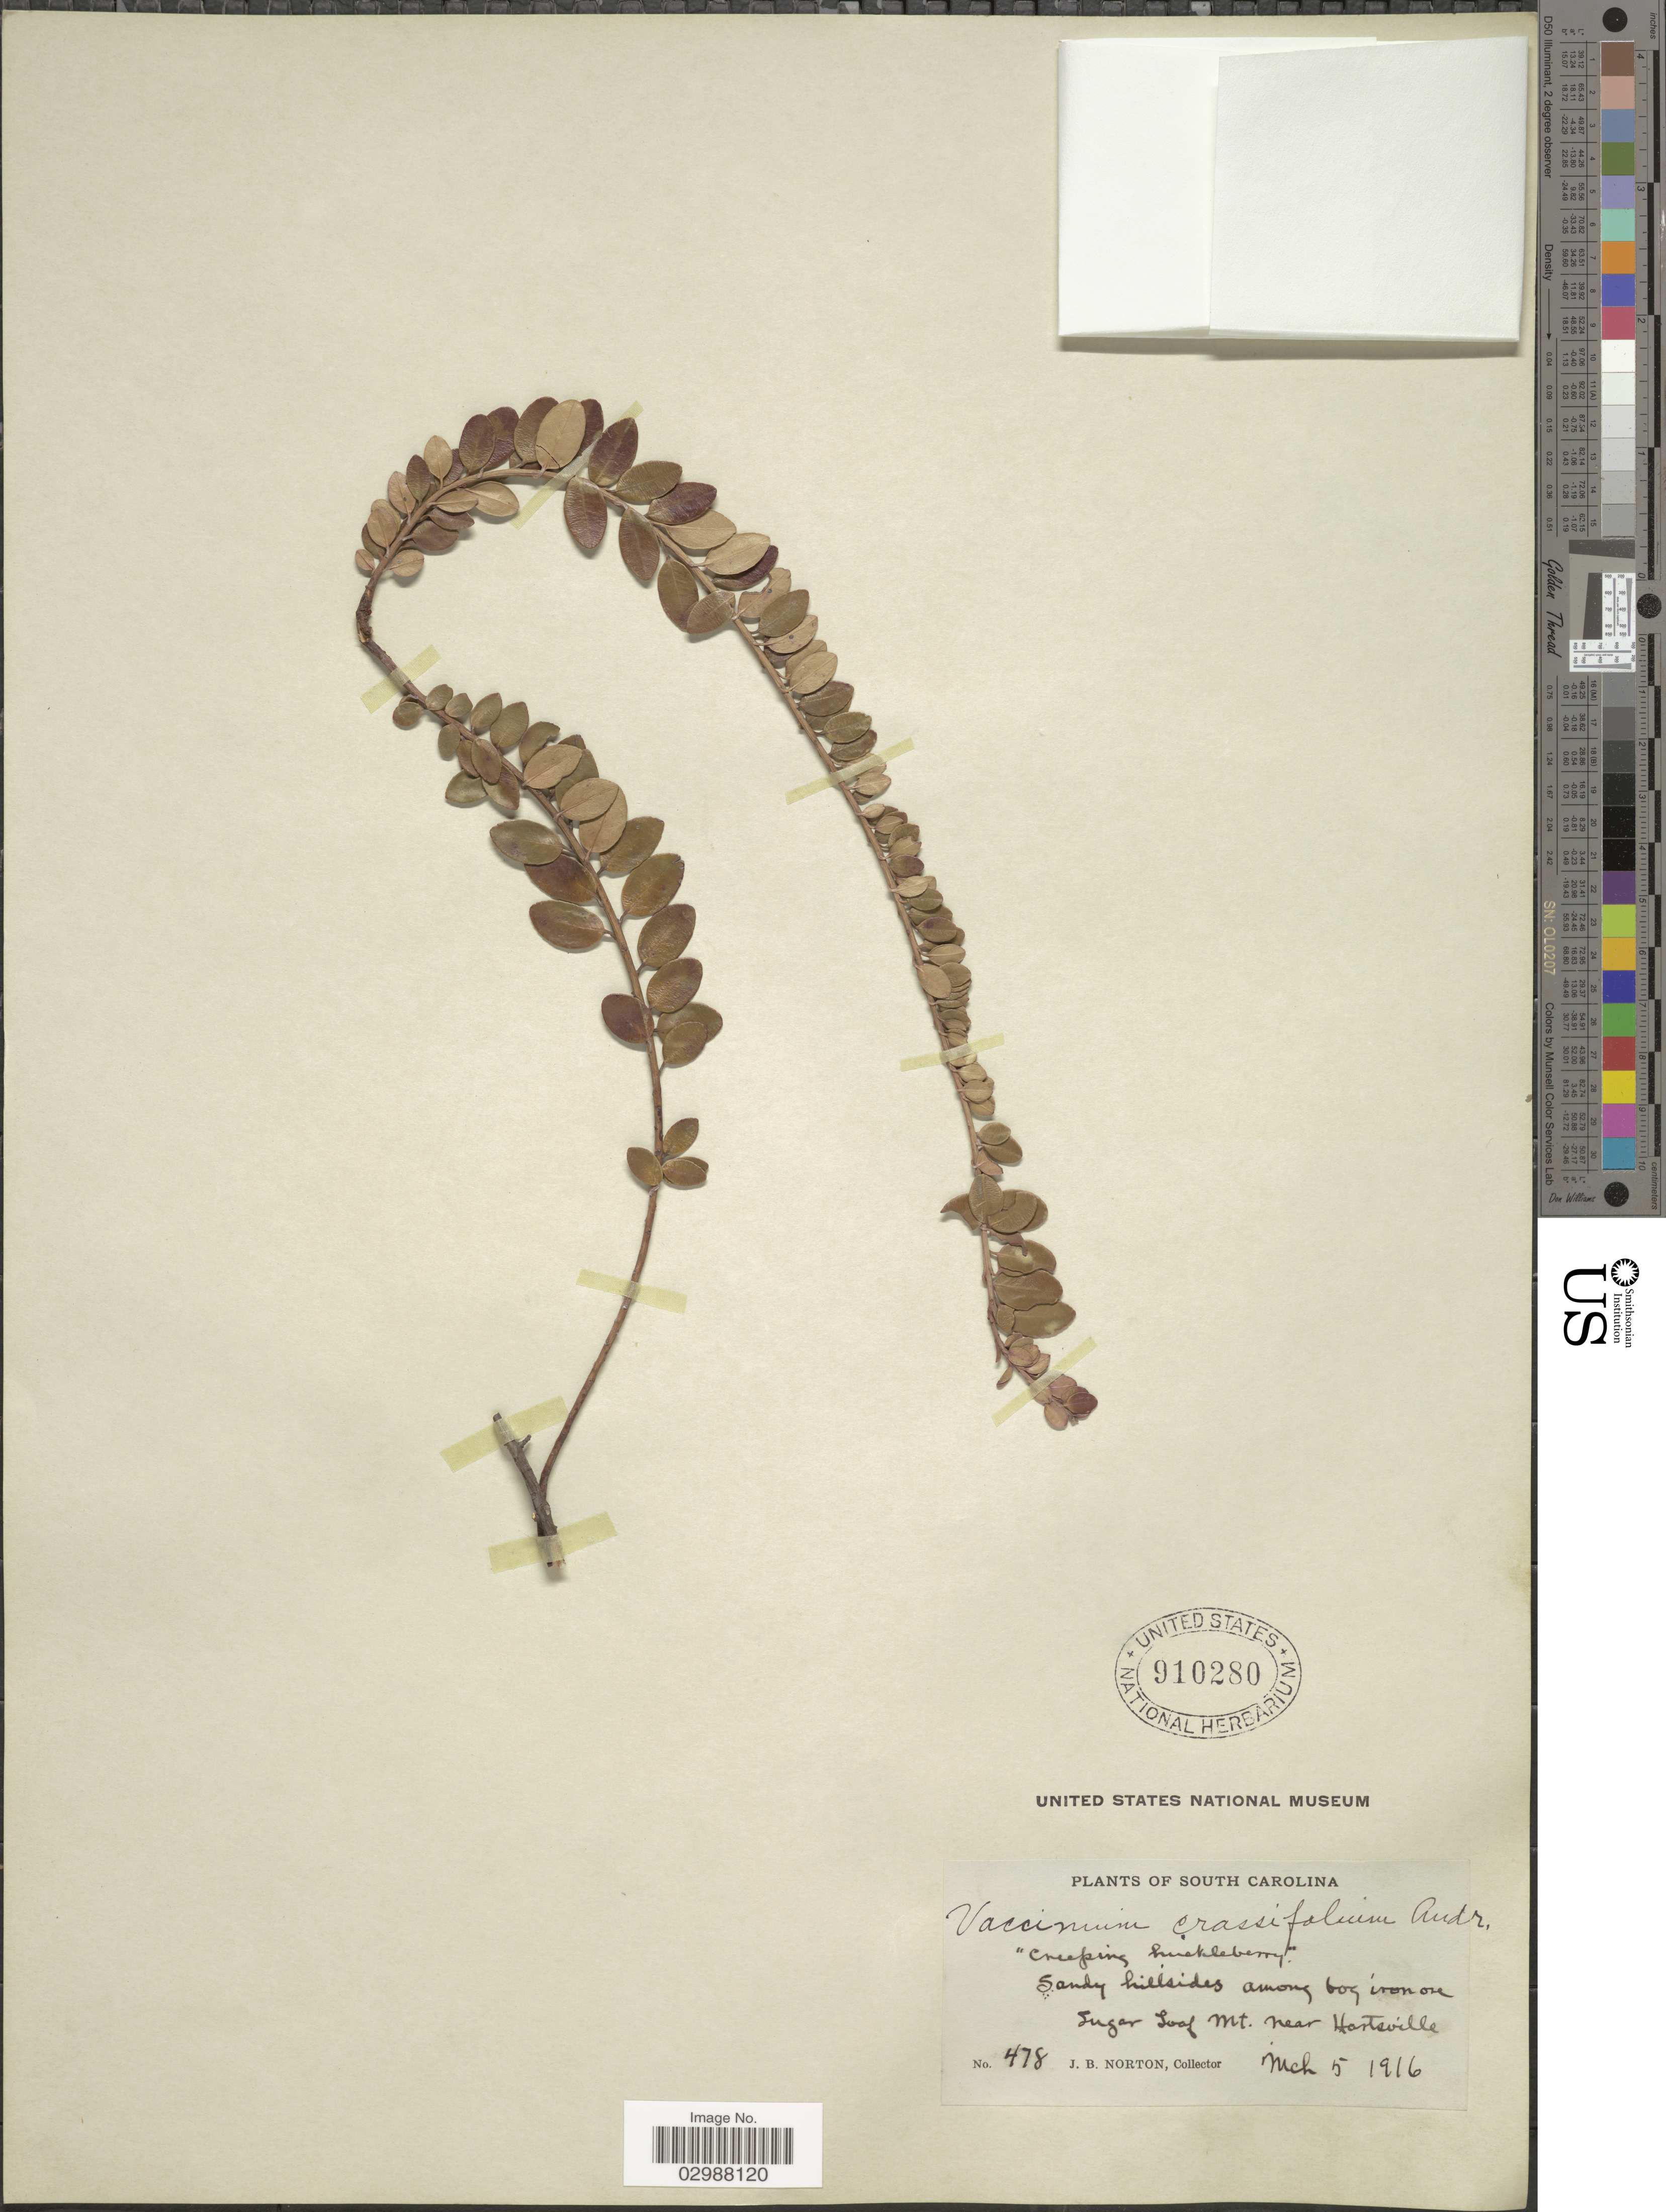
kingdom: Plantae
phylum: Tracheophyta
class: Magnoliopsida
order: Ericales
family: Ericaceae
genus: Vaccinium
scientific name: Vaccinium crassifolium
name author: Andrews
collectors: J. B. Norton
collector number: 478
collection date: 1916-03-05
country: United States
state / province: South Carolina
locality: Sandy hillsides among bog iron ore Sugar Loaf Mt. near Hartsville.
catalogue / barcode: US 910280